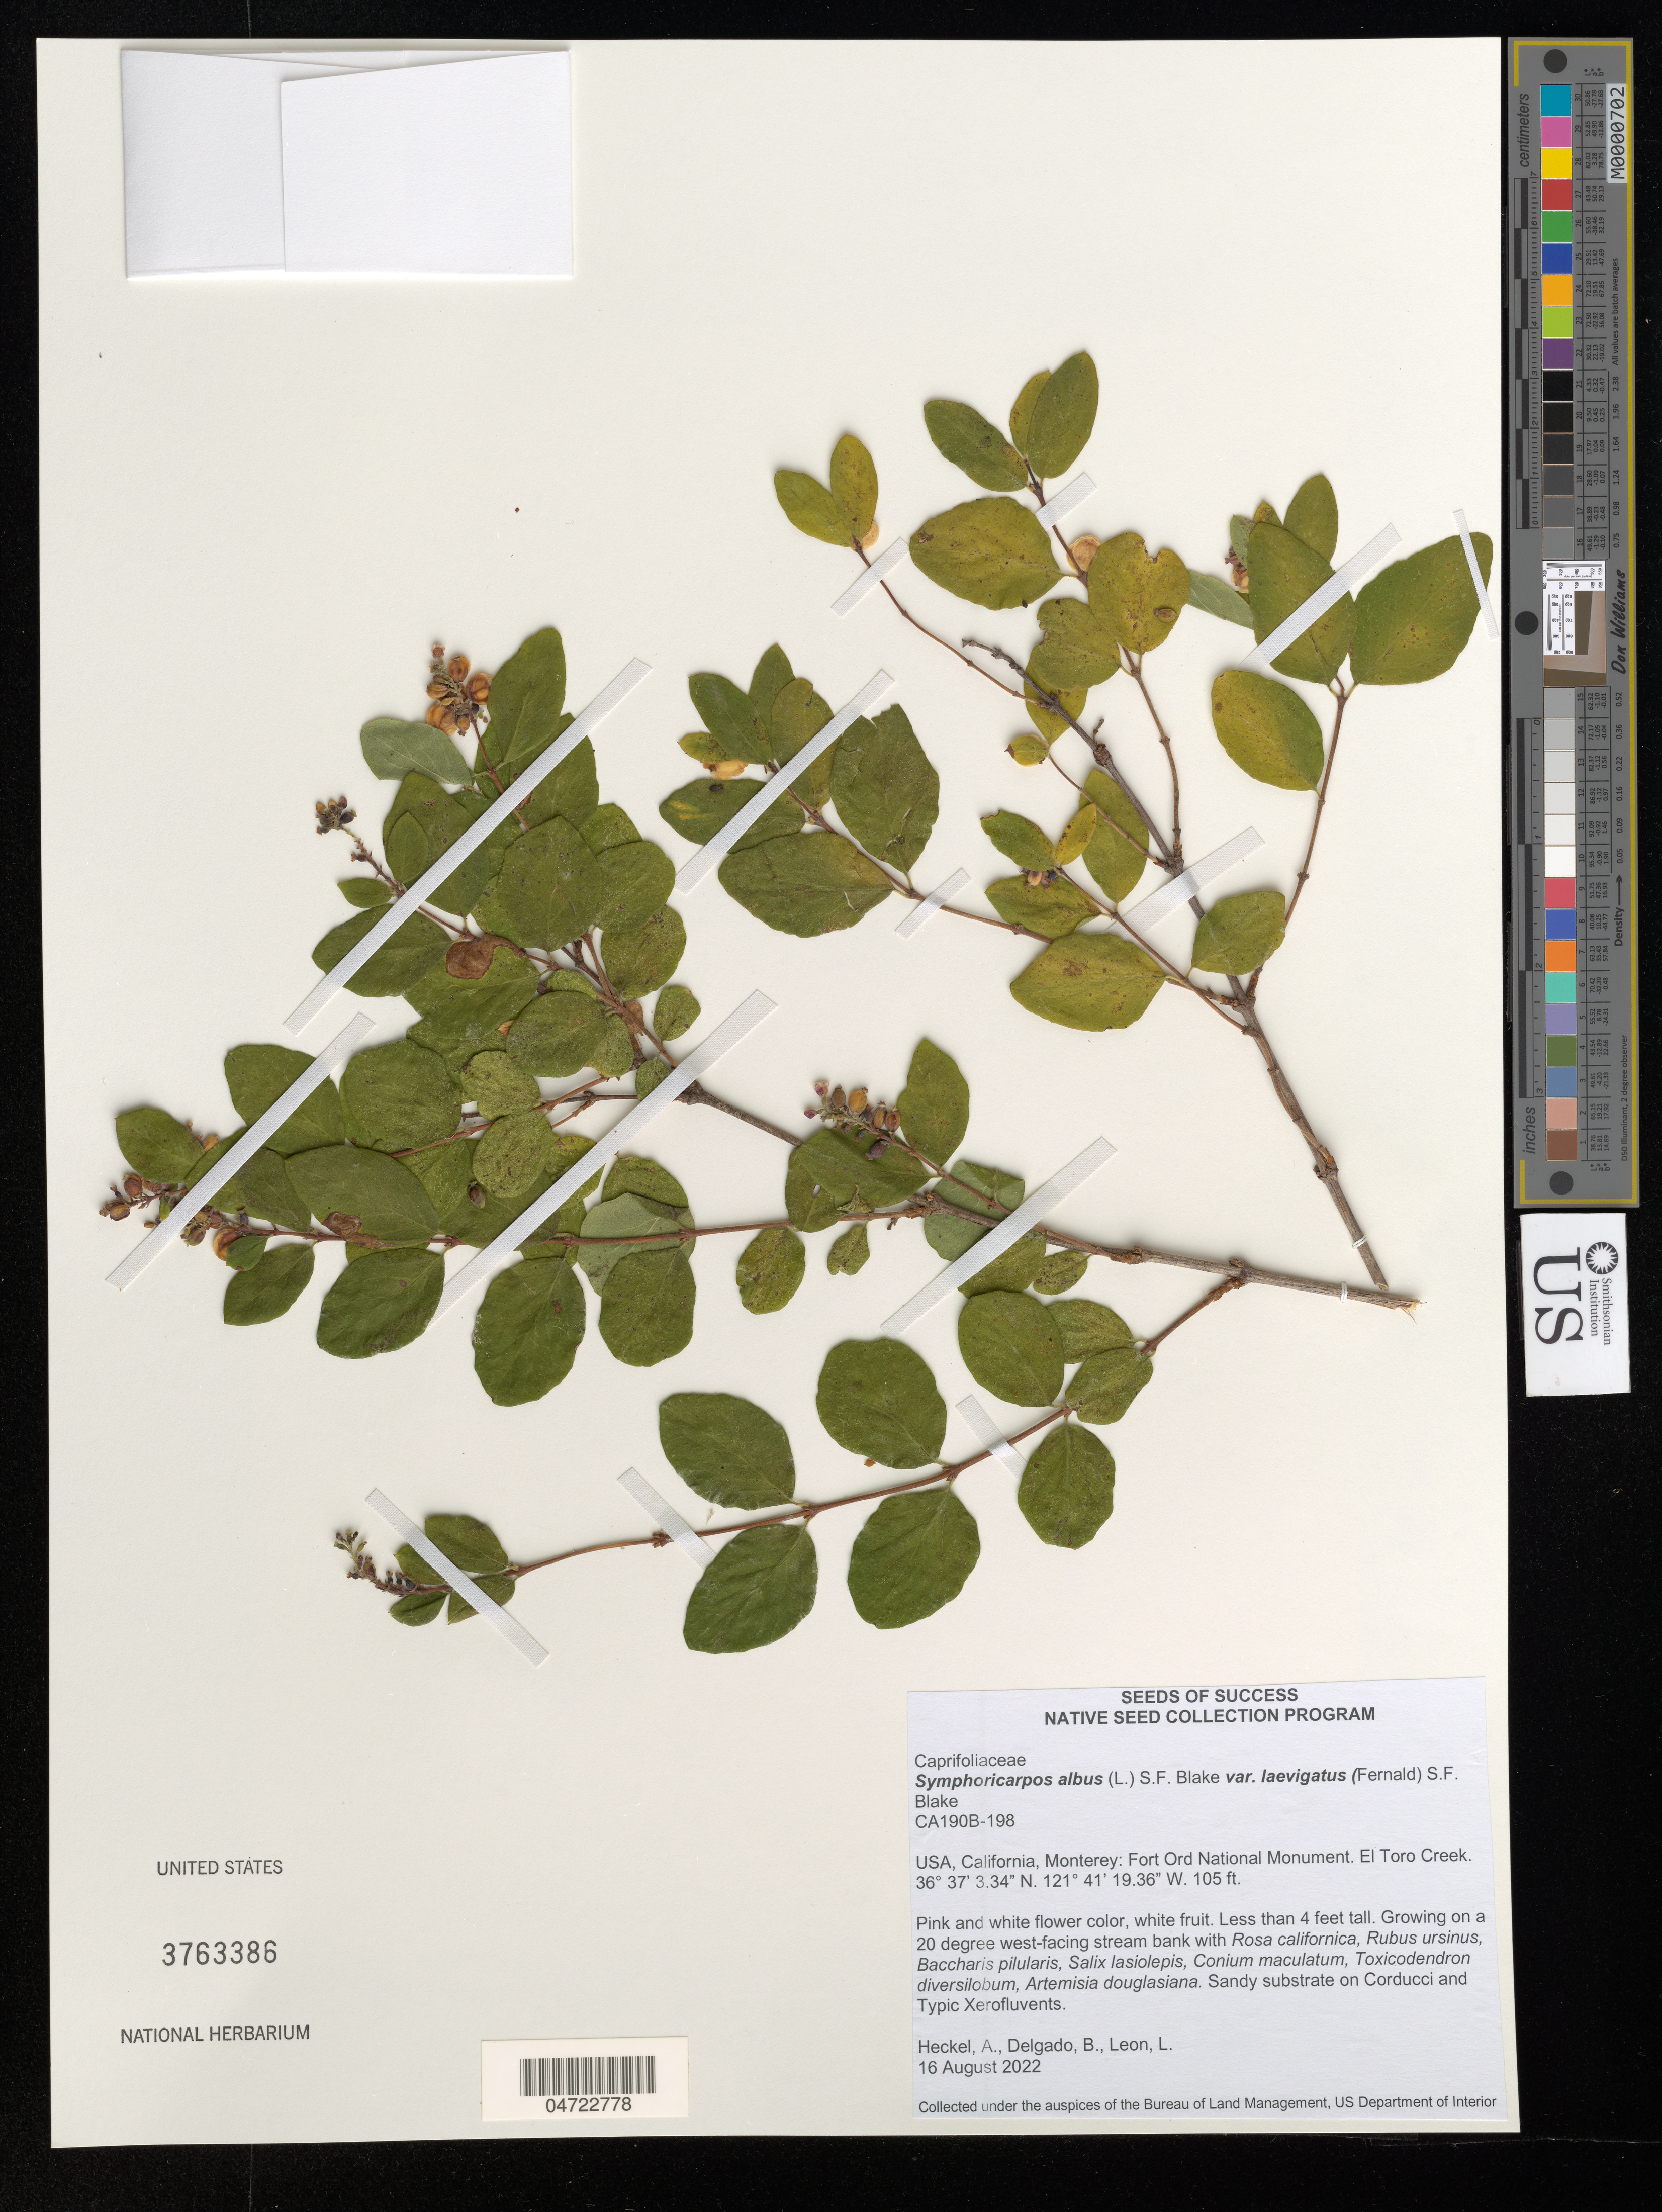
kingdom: Plantae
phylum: Tracheophyta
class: Magnoliopsida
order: Dipsacales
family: Caprifoliaceae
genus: Symphoricarpos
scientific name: Symphoricarpos albus var. laevigatus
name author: (Fernald) S.F. Blake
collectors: A. Heckel, B. Delgado & L. Leon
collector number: CA190B-198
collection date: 2022-08-16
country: United States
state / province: California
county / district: Monterey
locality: Monterey: Fort Ord National Monument. El Toro Creek.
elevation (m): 32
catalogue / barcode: US 3763386